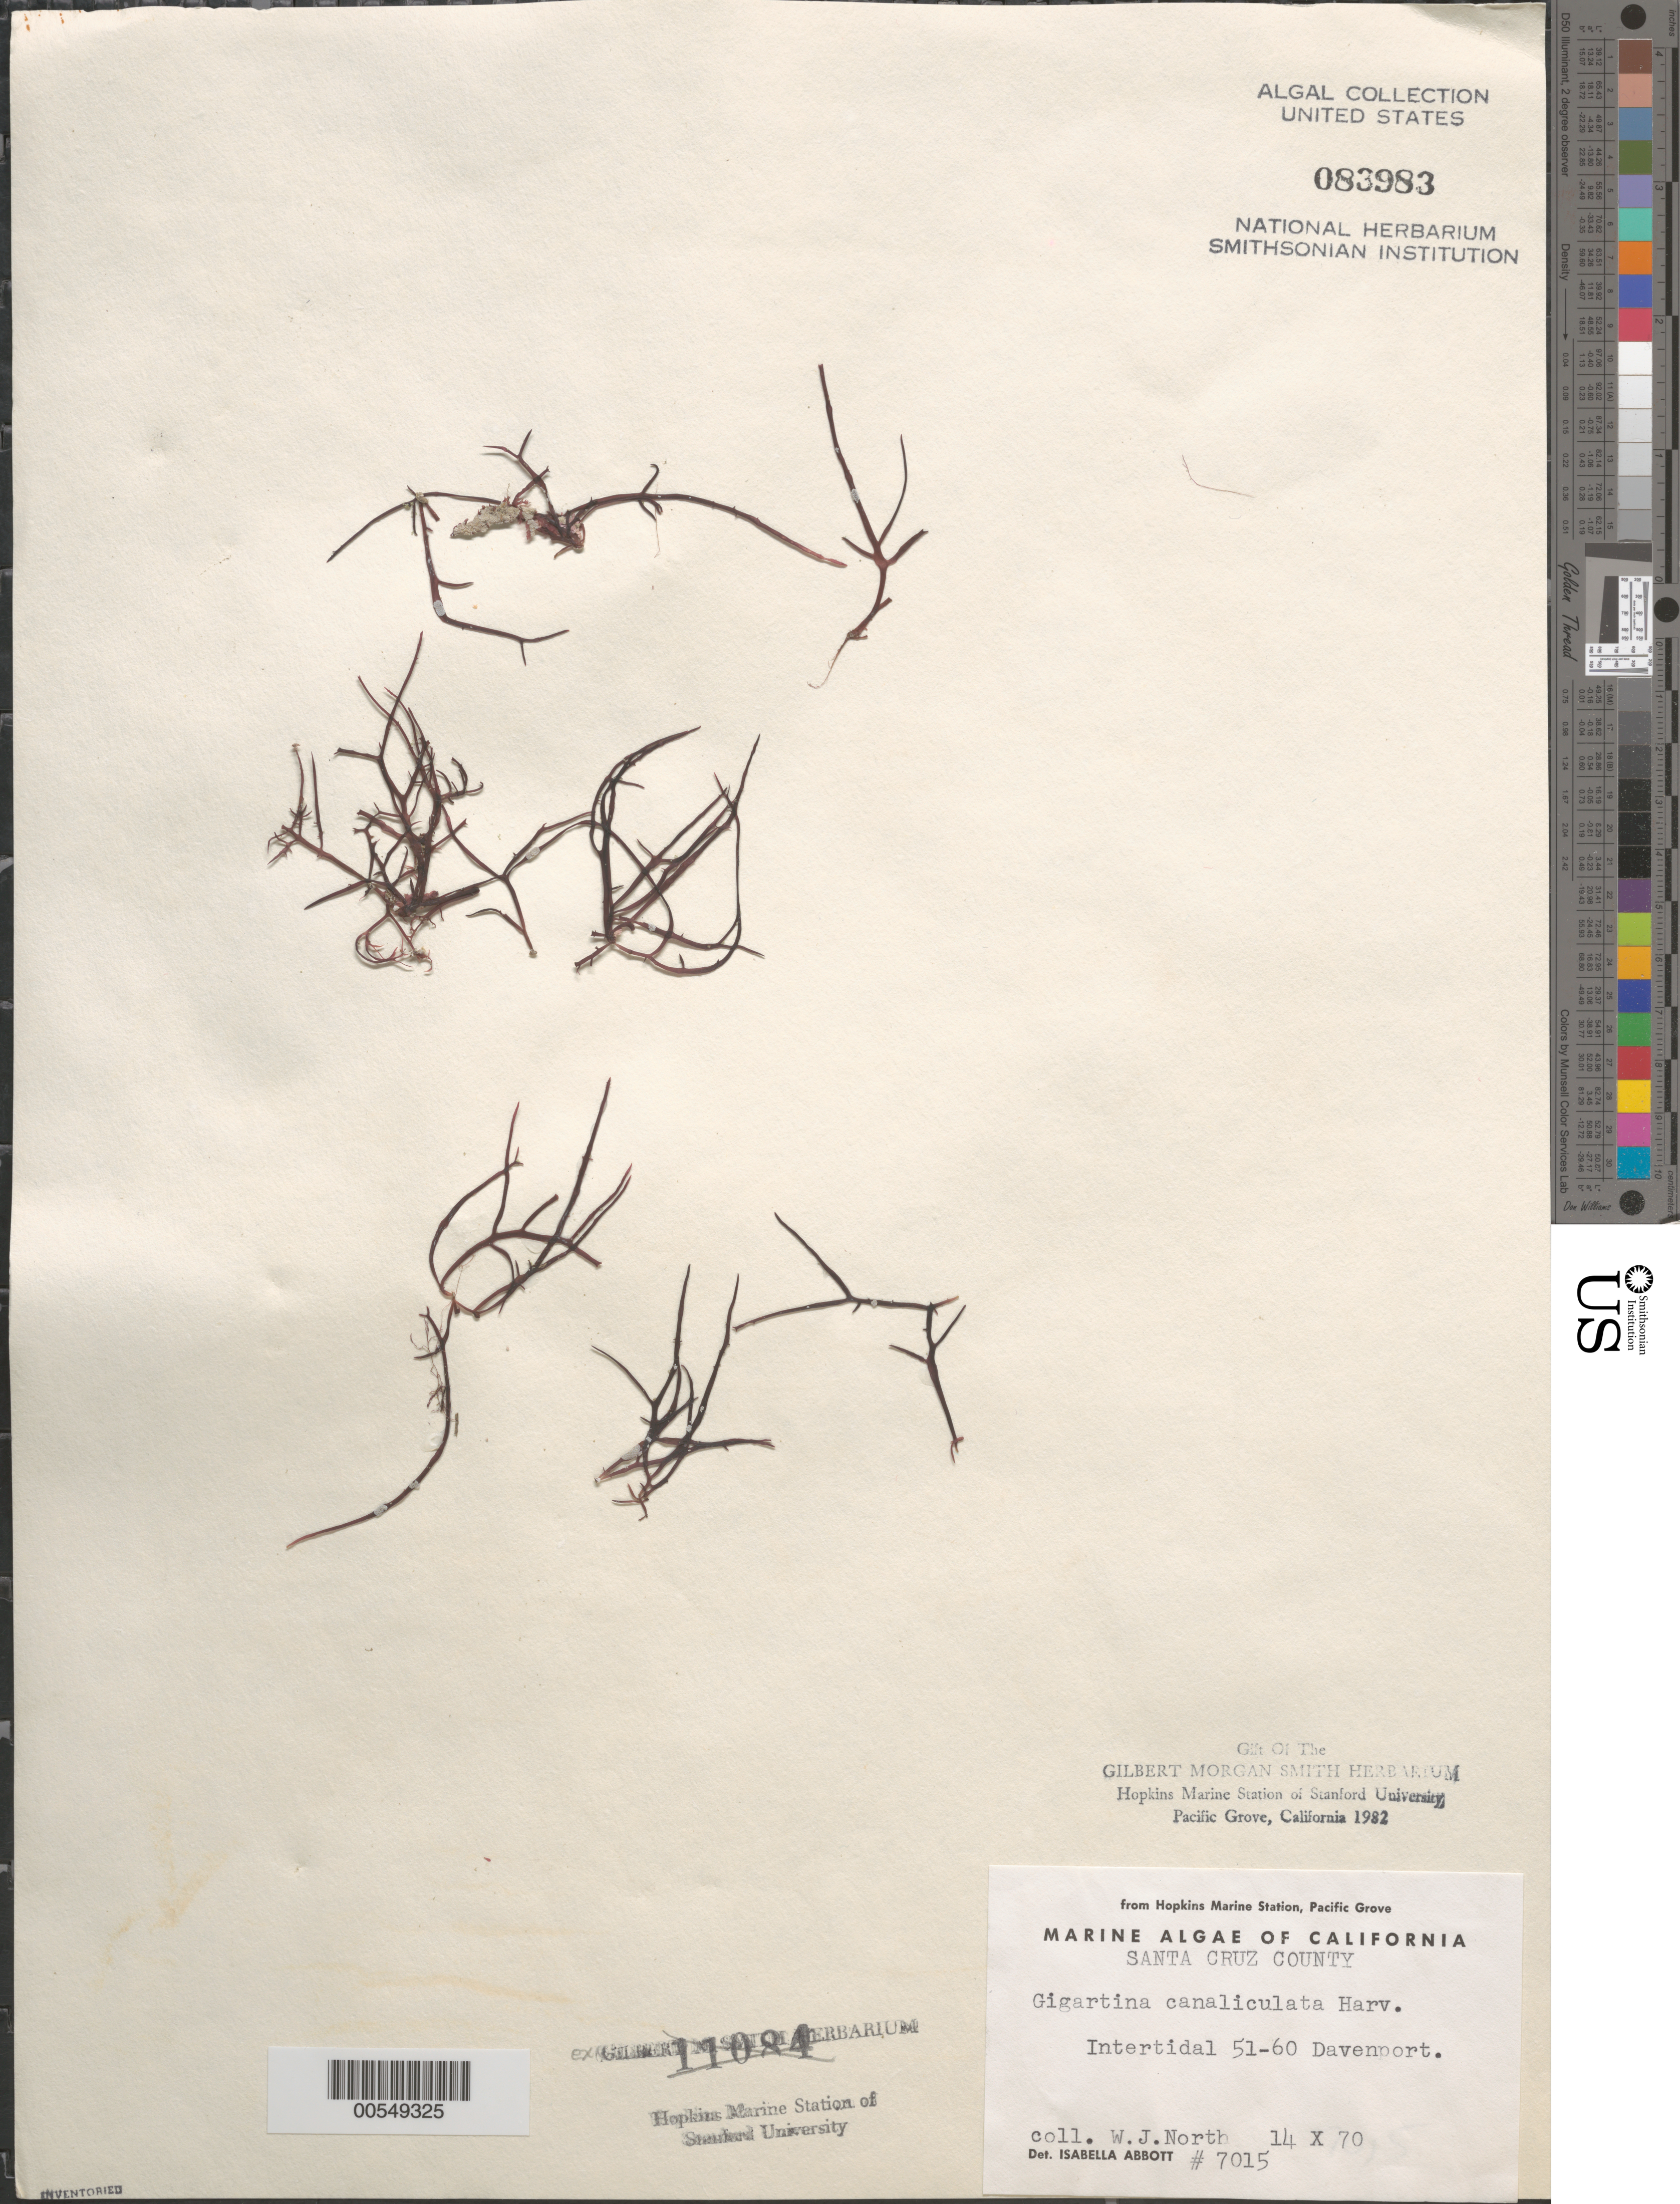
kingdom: Plantae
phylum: Rhodophyta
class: Florideophyceae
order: Gigartinales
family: Gigartinaceae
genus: Chondracanthus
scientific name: Chondracanthus canaliculatus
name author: (Harv.) Guiry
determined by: Algae name updating Project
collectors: W. North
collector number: IAA 7015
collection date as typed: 14 Oct 1970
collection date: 1970-10-14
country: United States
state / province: California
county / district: Santa Cruz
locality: Davenport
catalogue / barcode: US 83983